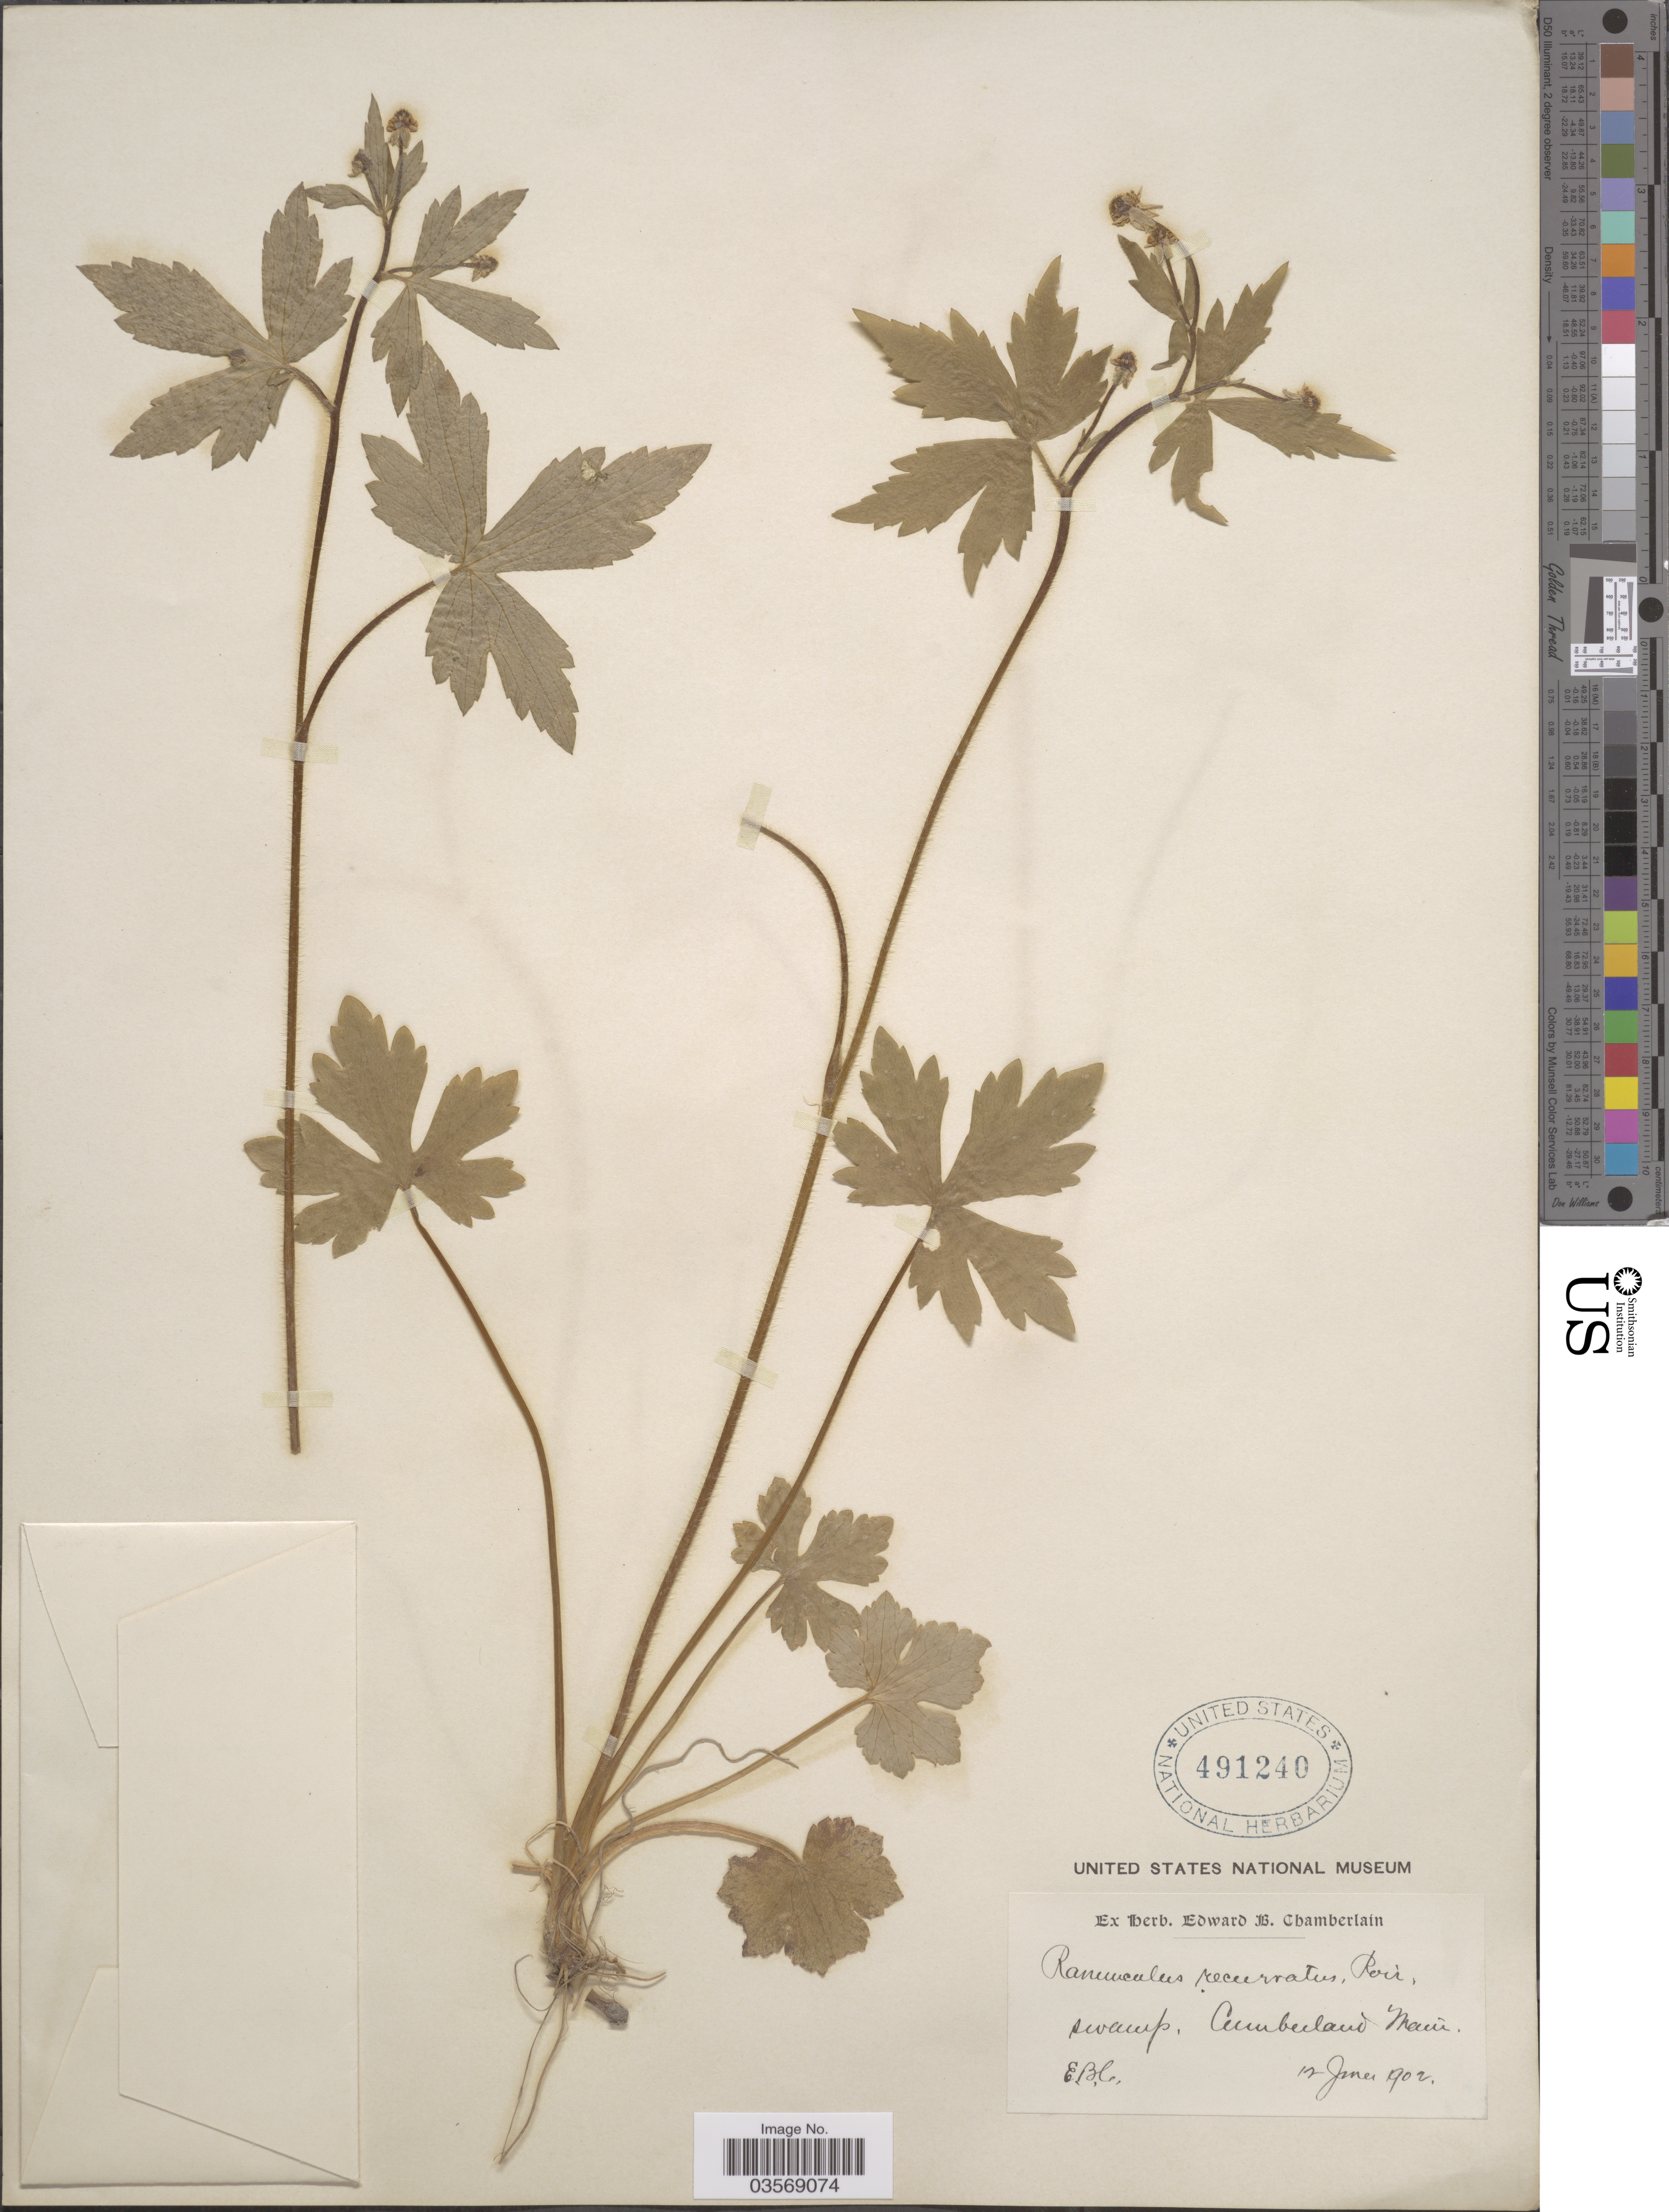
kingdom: Plantae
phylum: Tracheophyta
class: Magnoliopsida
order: Ranunculales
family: Ranunculaceae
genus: Ranunculus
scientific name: Ranunculus recurvatus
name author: Poir.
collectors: E. Chamberlain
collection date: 1902-06-12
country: United States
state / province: Maine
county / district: Cumberland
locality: Cumberland Maine.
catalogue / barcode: US 491240